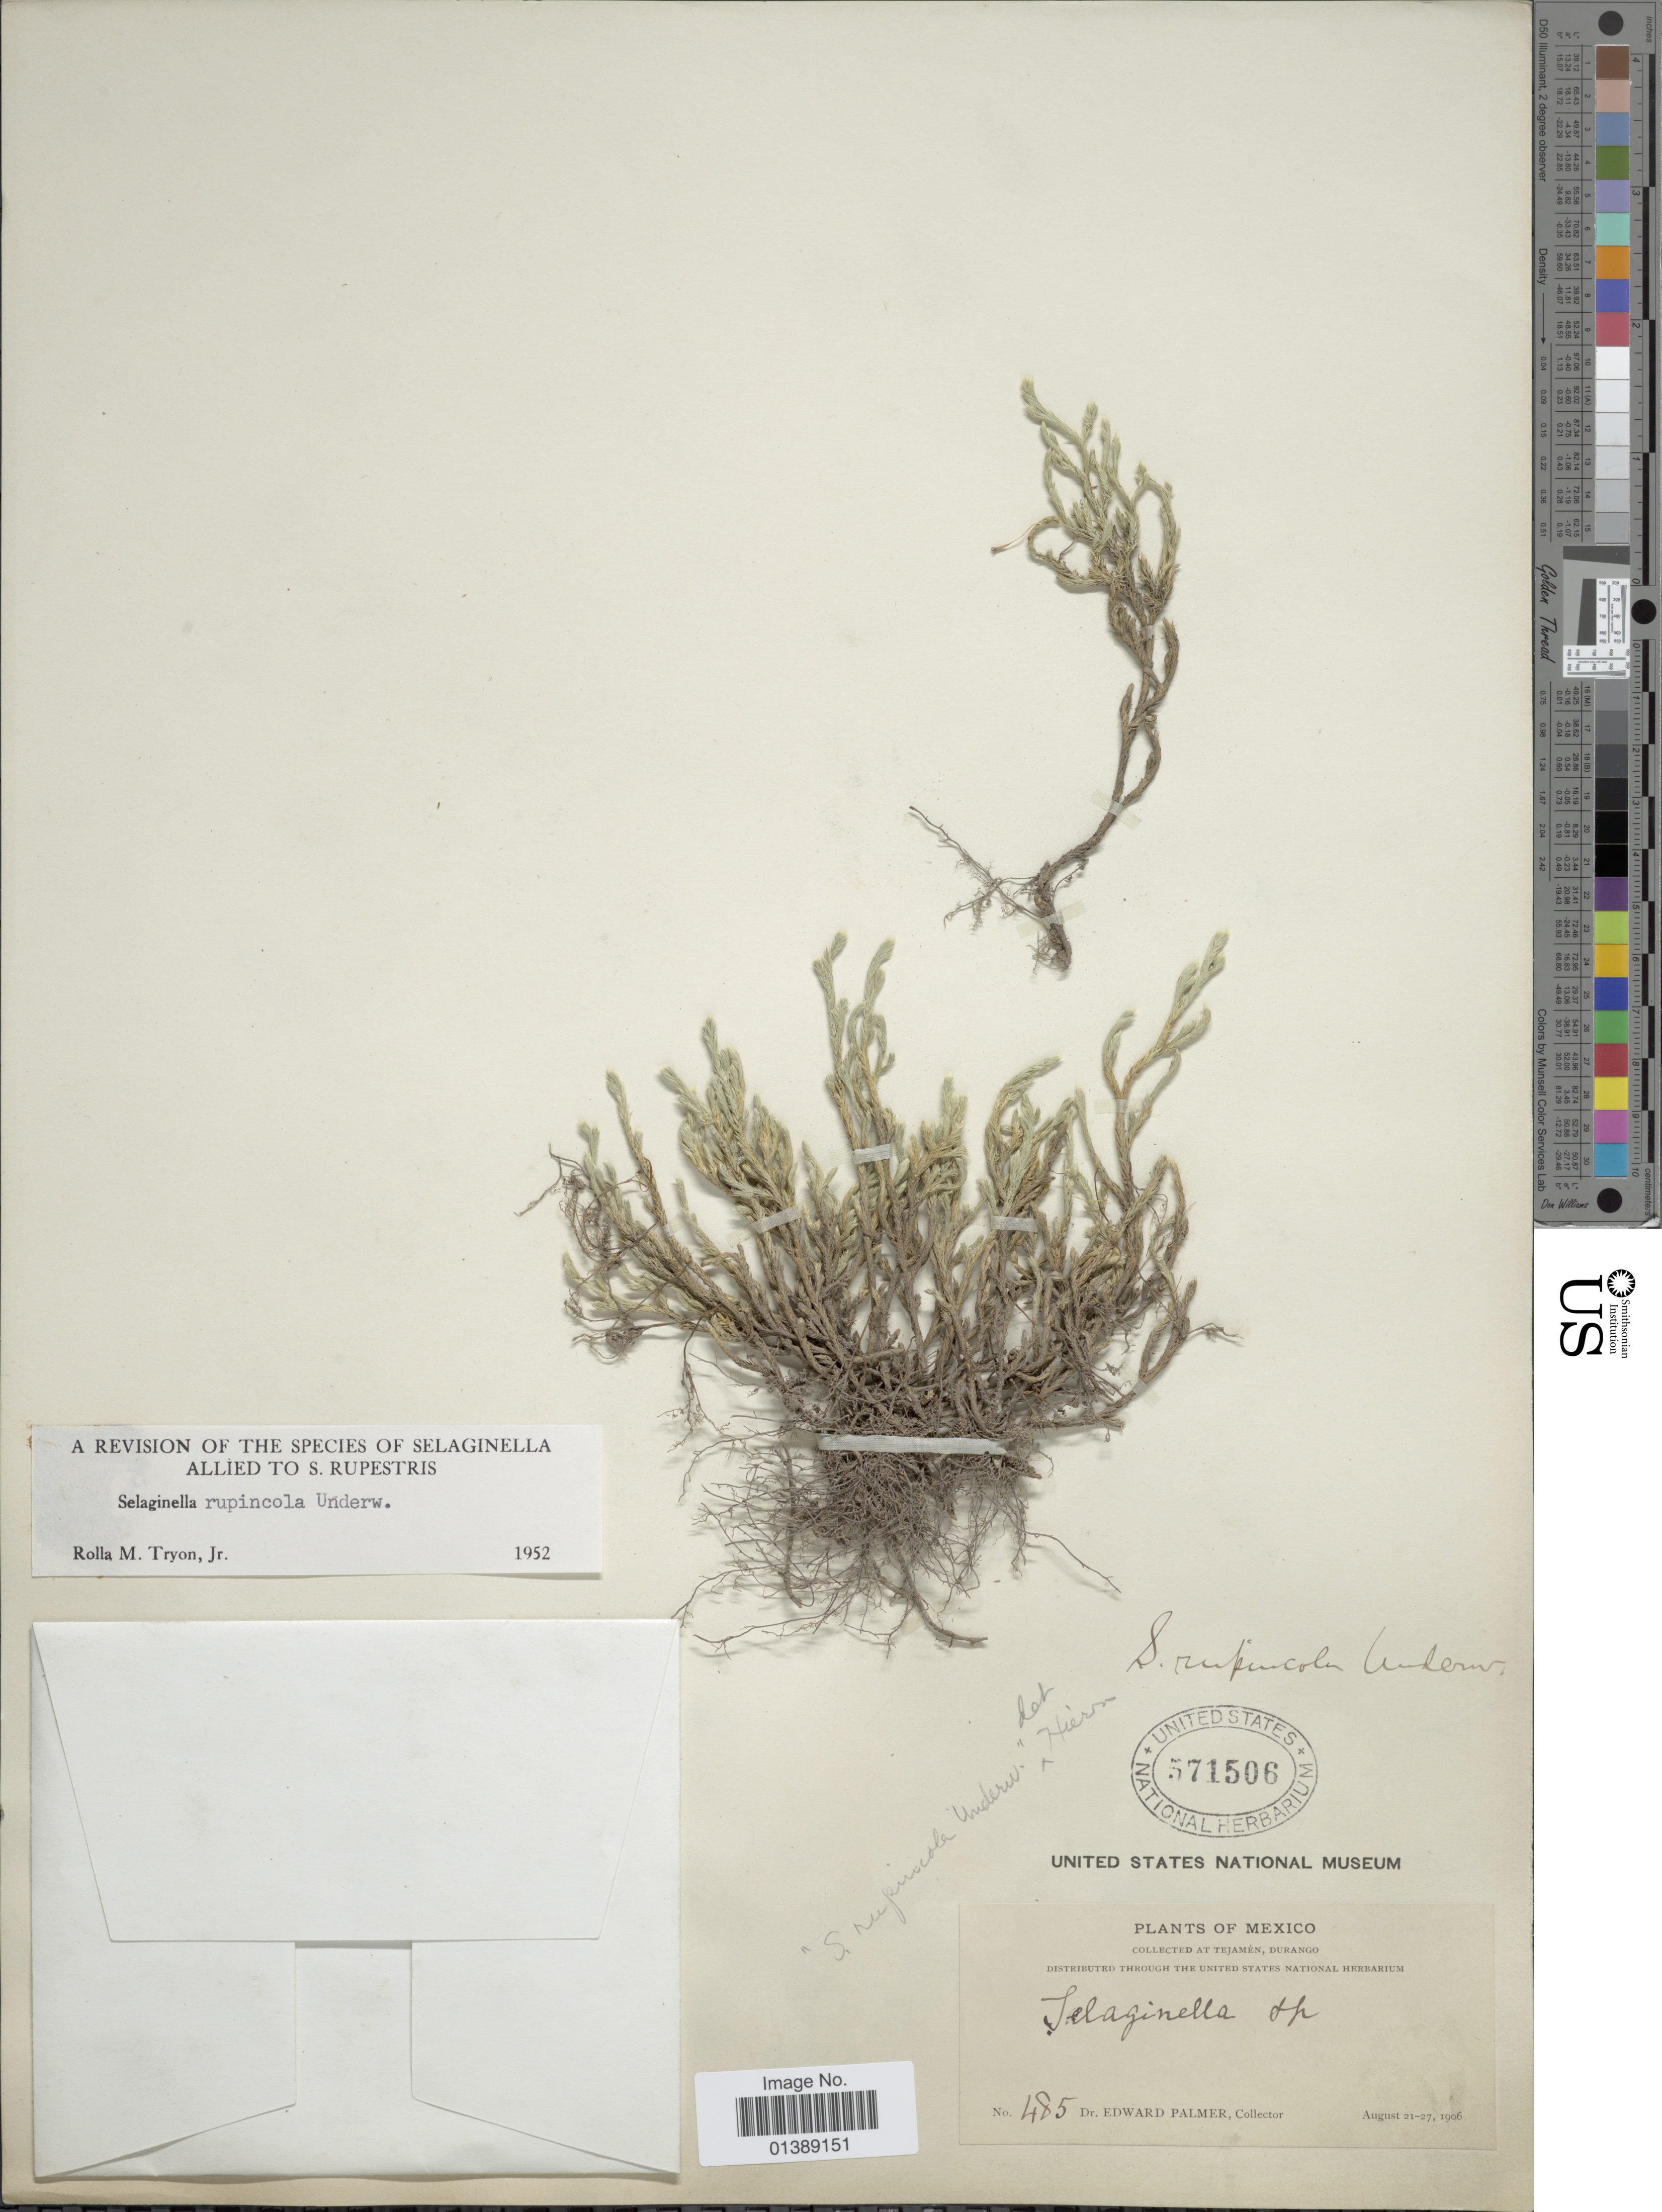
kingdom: Plantae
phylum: Tracheophyta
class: Lycopodiopsida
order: Selaginellales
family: Selaginellaceae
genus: Selaginella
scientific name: Selaginella rupincola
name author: Underw.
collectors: E. Palmer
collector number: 485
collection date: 1906-08-21/1906-08-27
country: Mexico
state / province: Durango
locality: At Tejamén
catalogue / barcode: US 571506